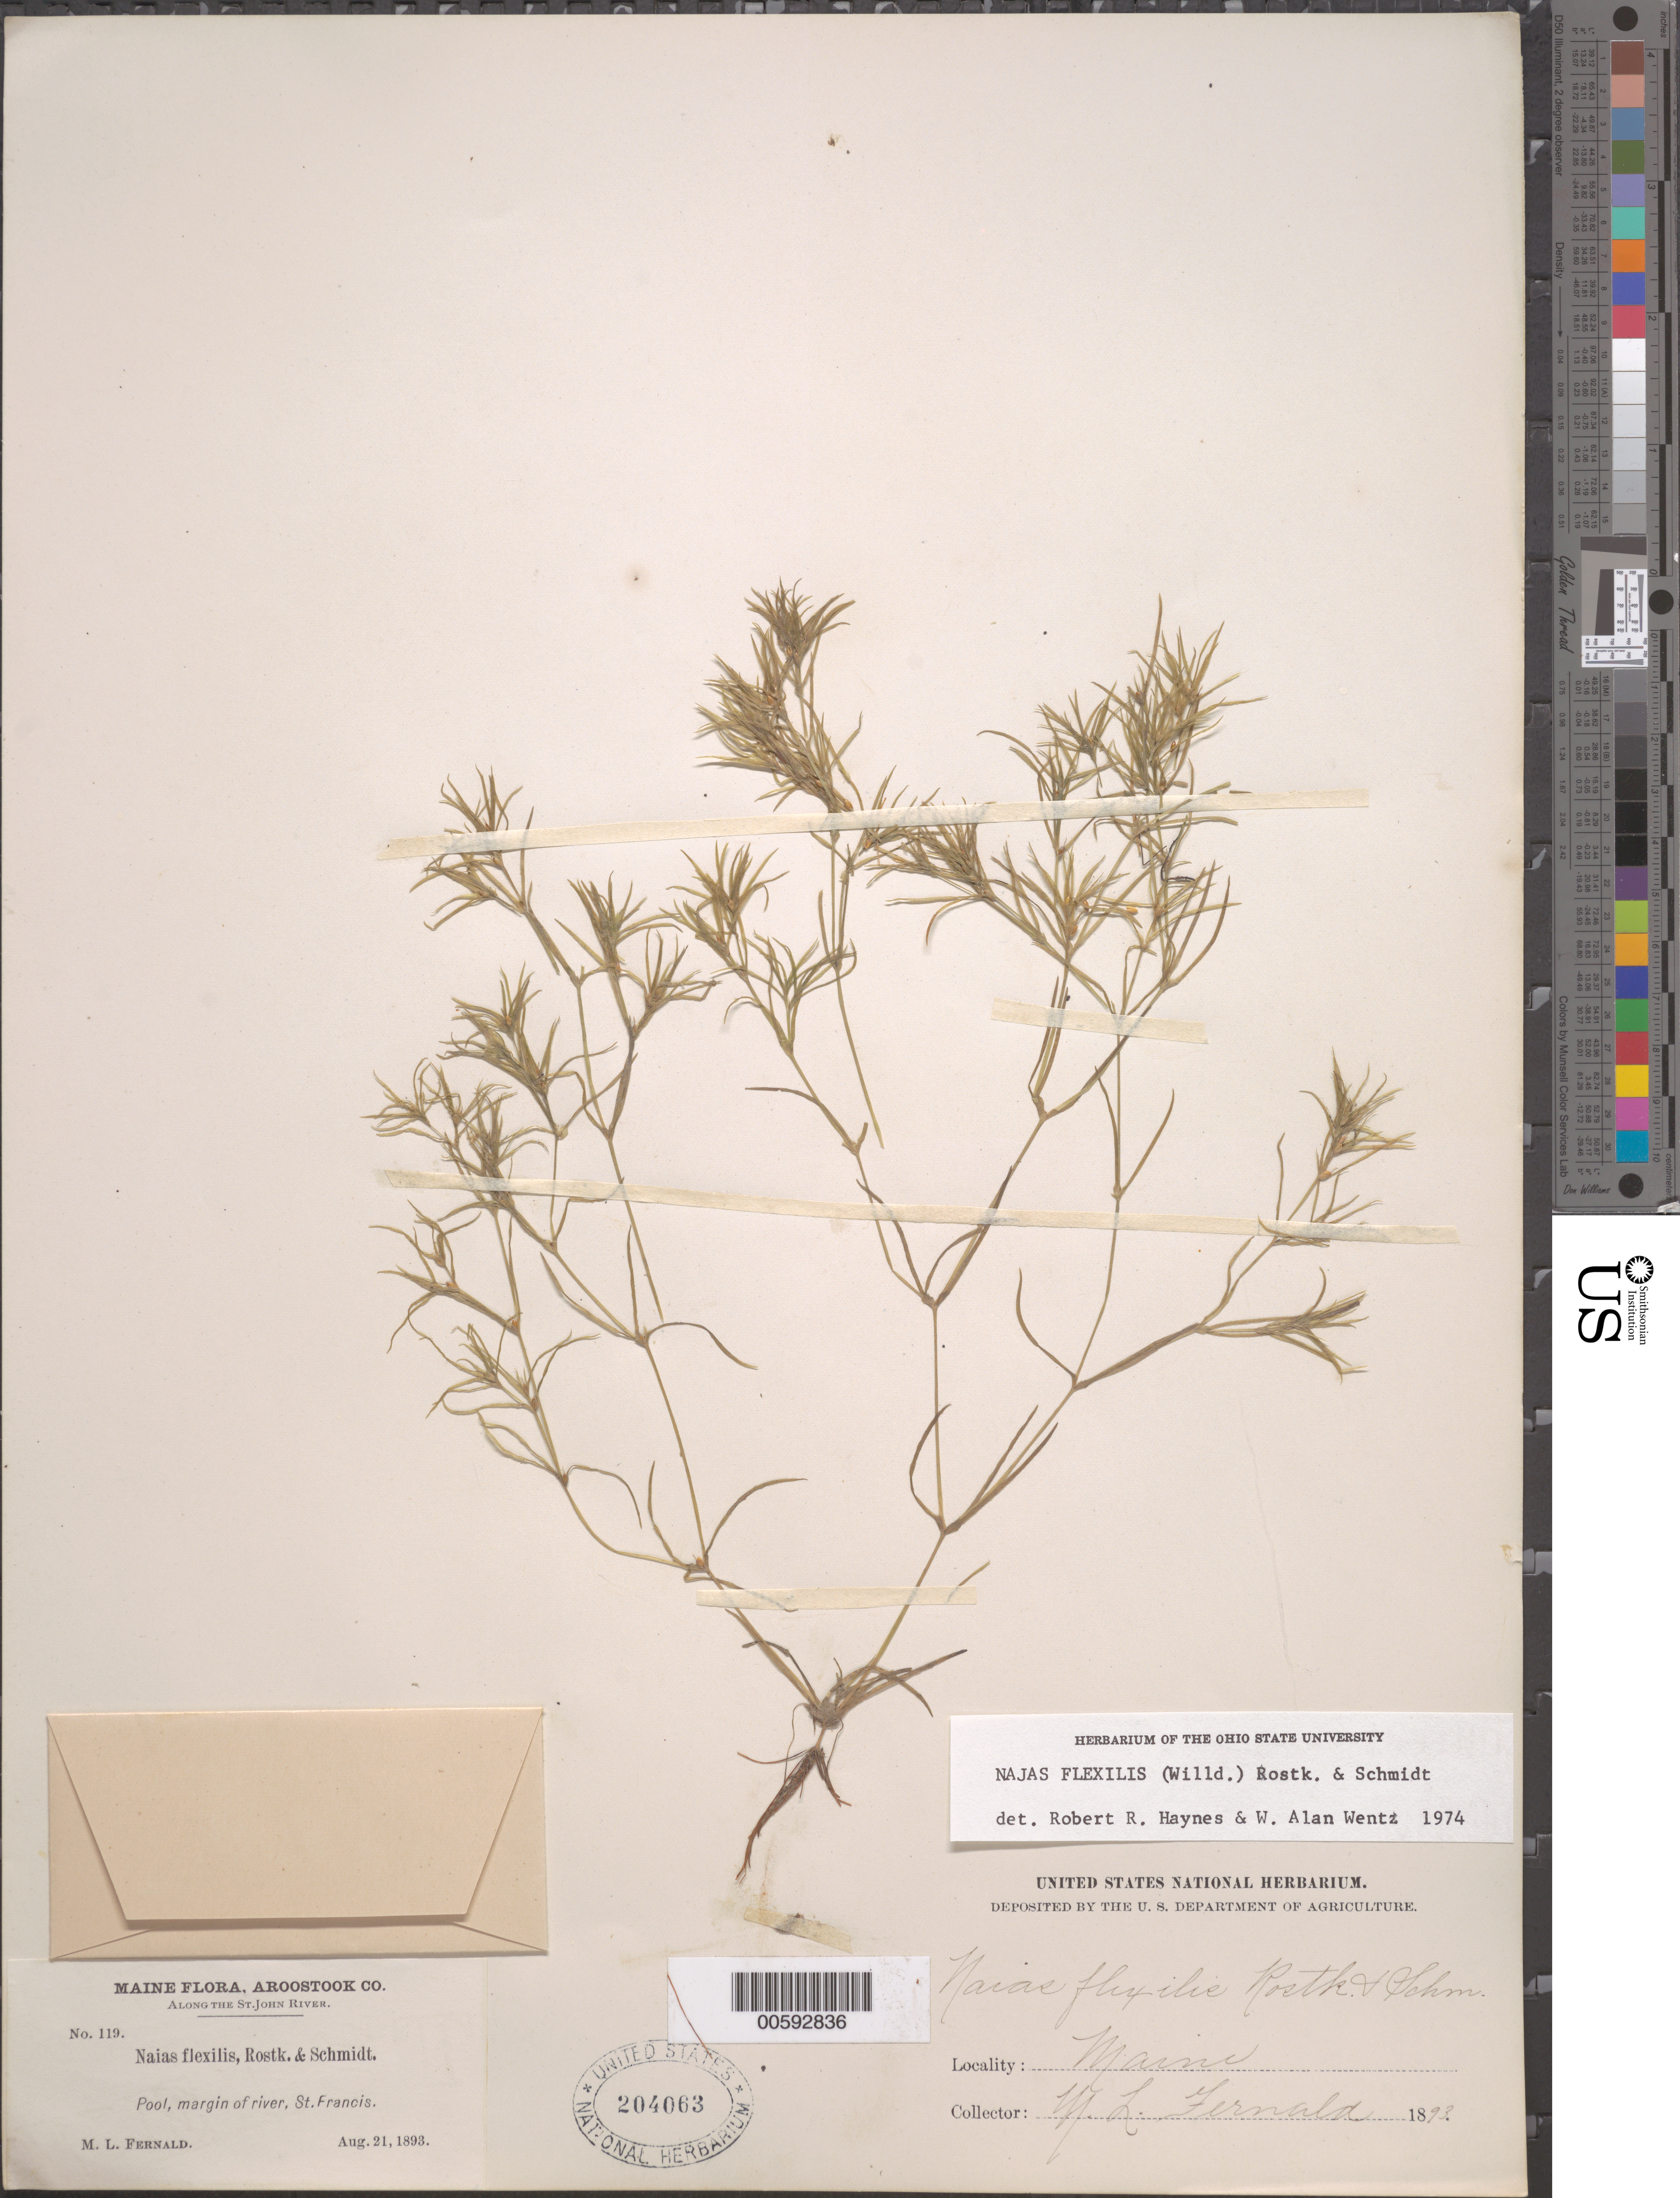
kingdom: Plantae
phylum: Tracheophyta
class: Liliopsida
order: Alismatales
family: Hydrocharitaceae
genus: Najas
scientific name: Najas flexilis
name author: (Willd.) Rostk. & Schmidt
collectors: M. L. Fernald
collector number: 119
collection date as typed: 21 Aug 1893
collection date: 1893-08-21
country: United States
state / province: Maine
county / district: Aroostook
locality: Along the St. John River, St. Francis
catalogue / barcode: US 204063